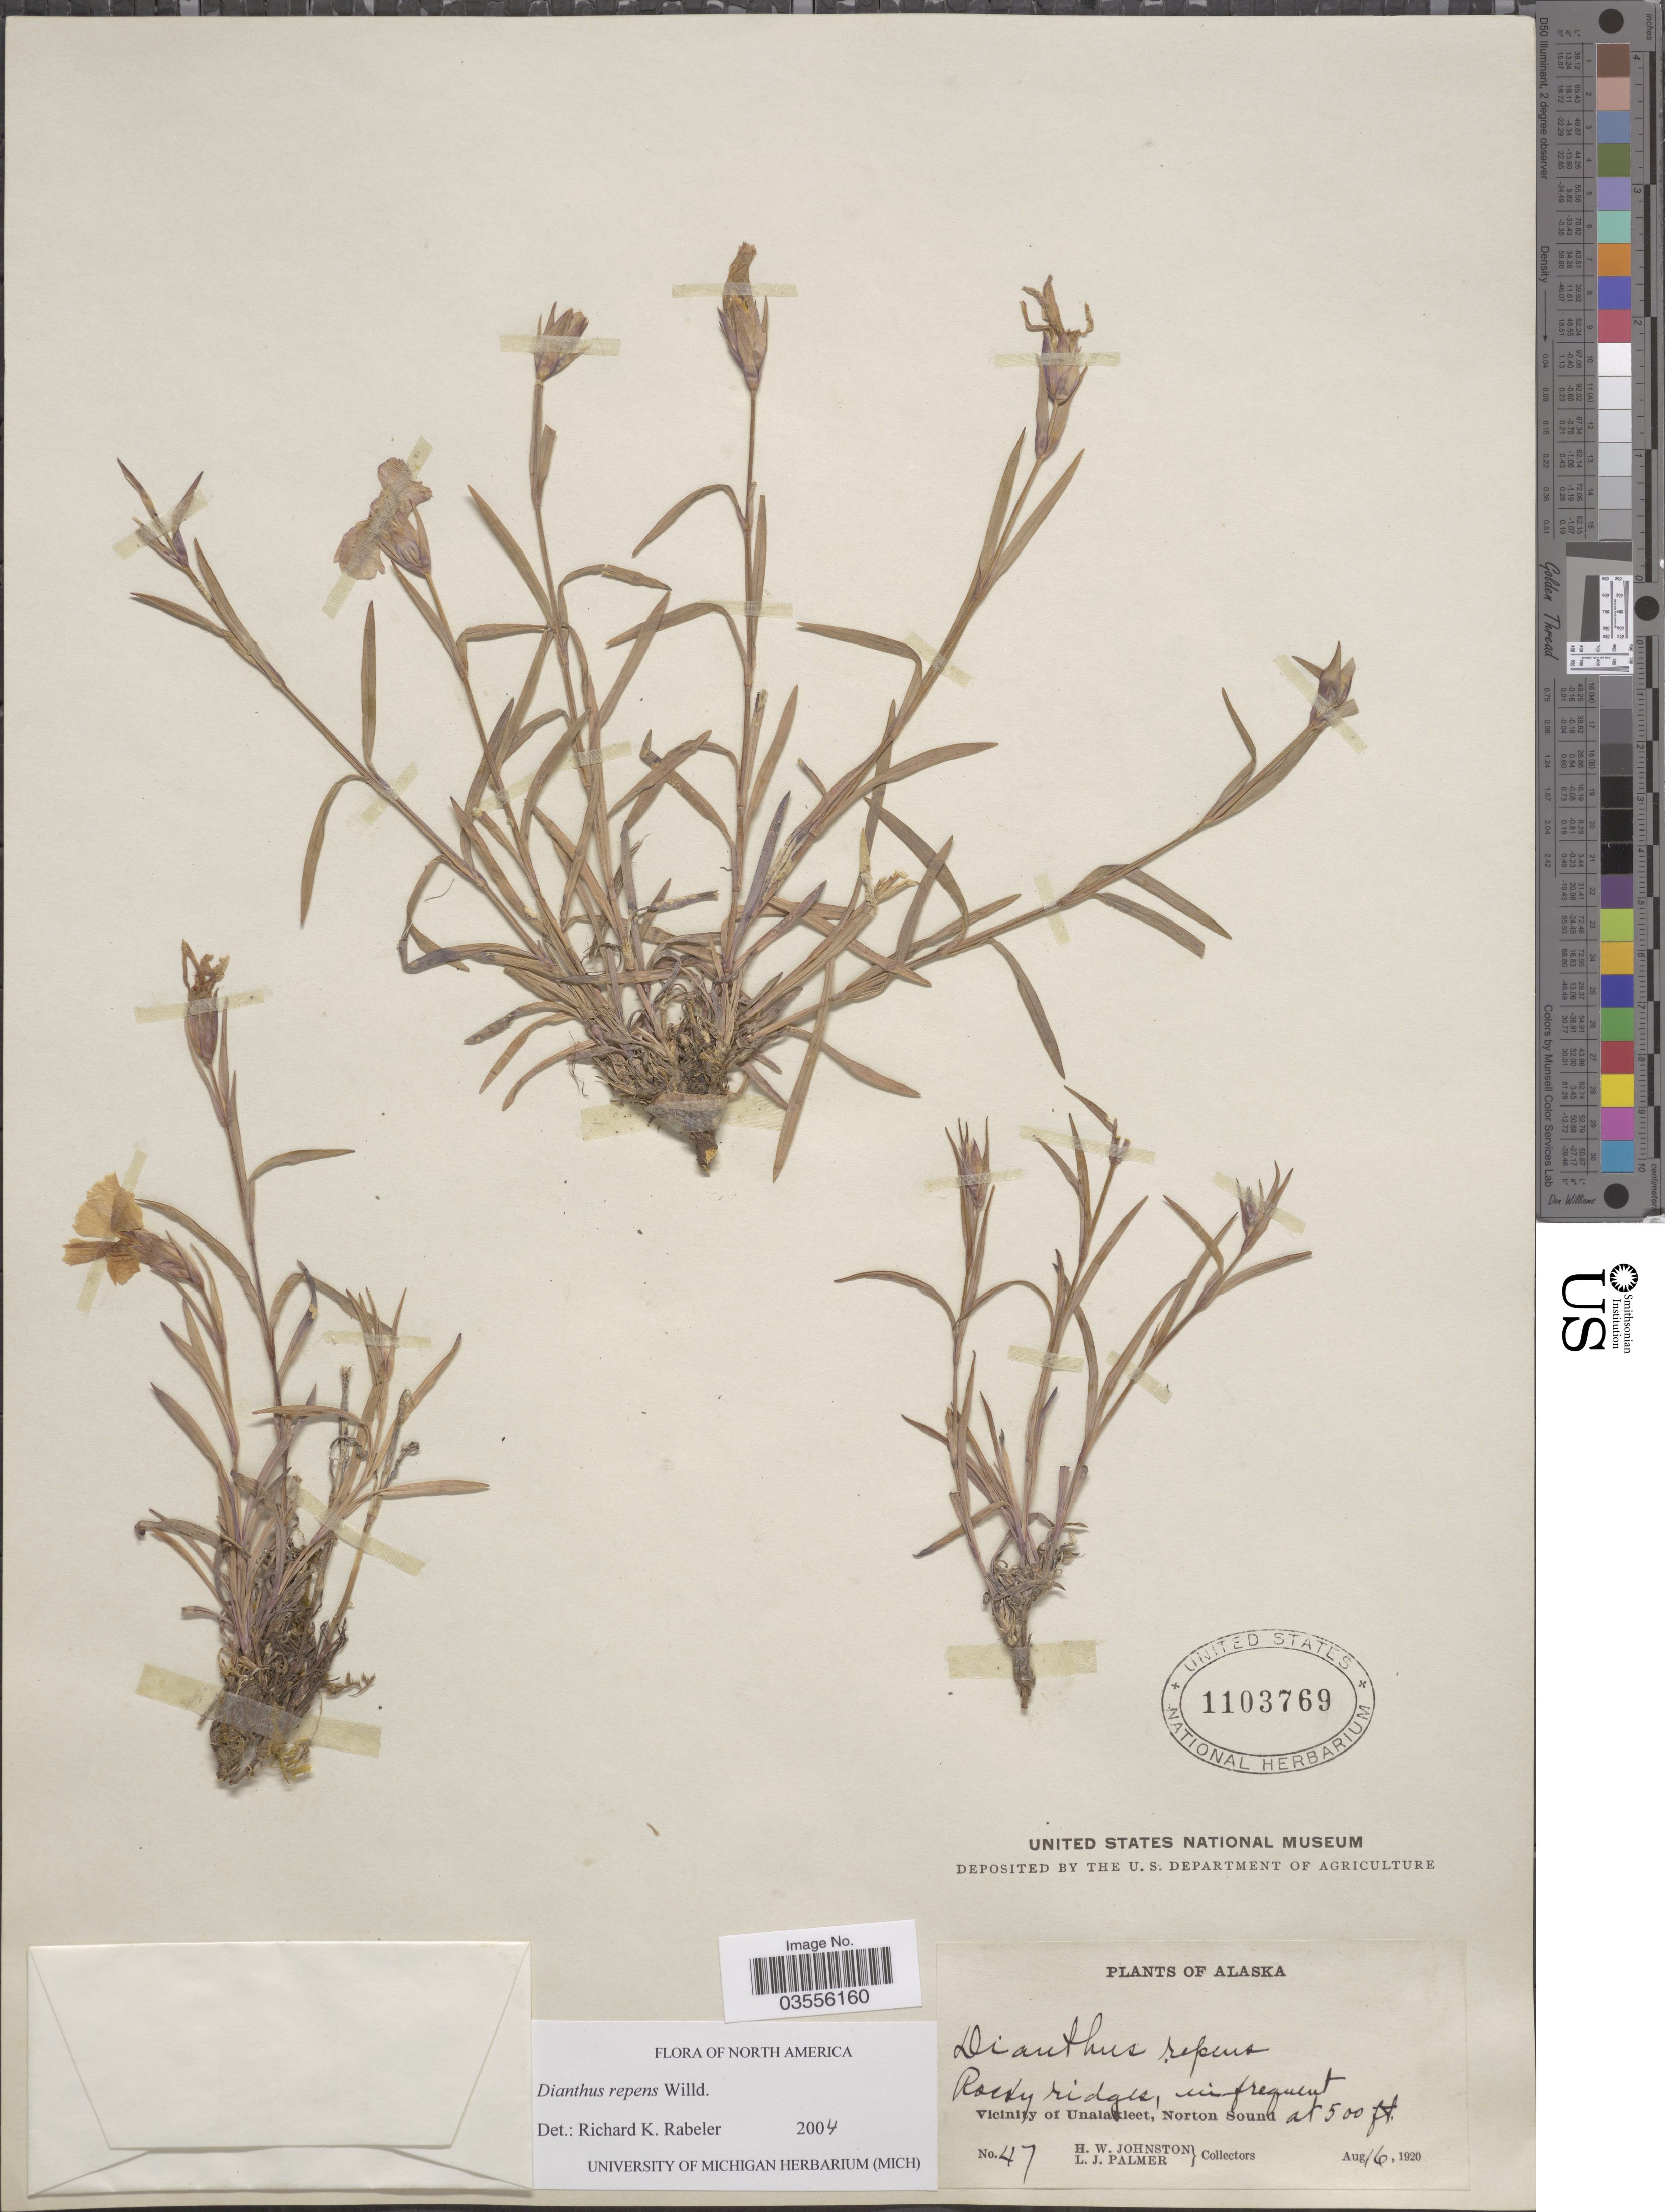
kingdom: Plantae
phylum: Tracheophyta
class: Magnoliopsida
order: Caryophyllales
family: Caryophyllaceae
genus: Dianthus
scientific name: Dianthus repens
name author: L.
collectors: H. W. Johnston & L. J. Palmer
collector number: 47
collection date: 1920-08-16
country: United States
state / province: Alaska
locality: Vicinity of Unalakleet, Norton Sound.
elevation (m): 152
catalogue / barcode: US 1103769